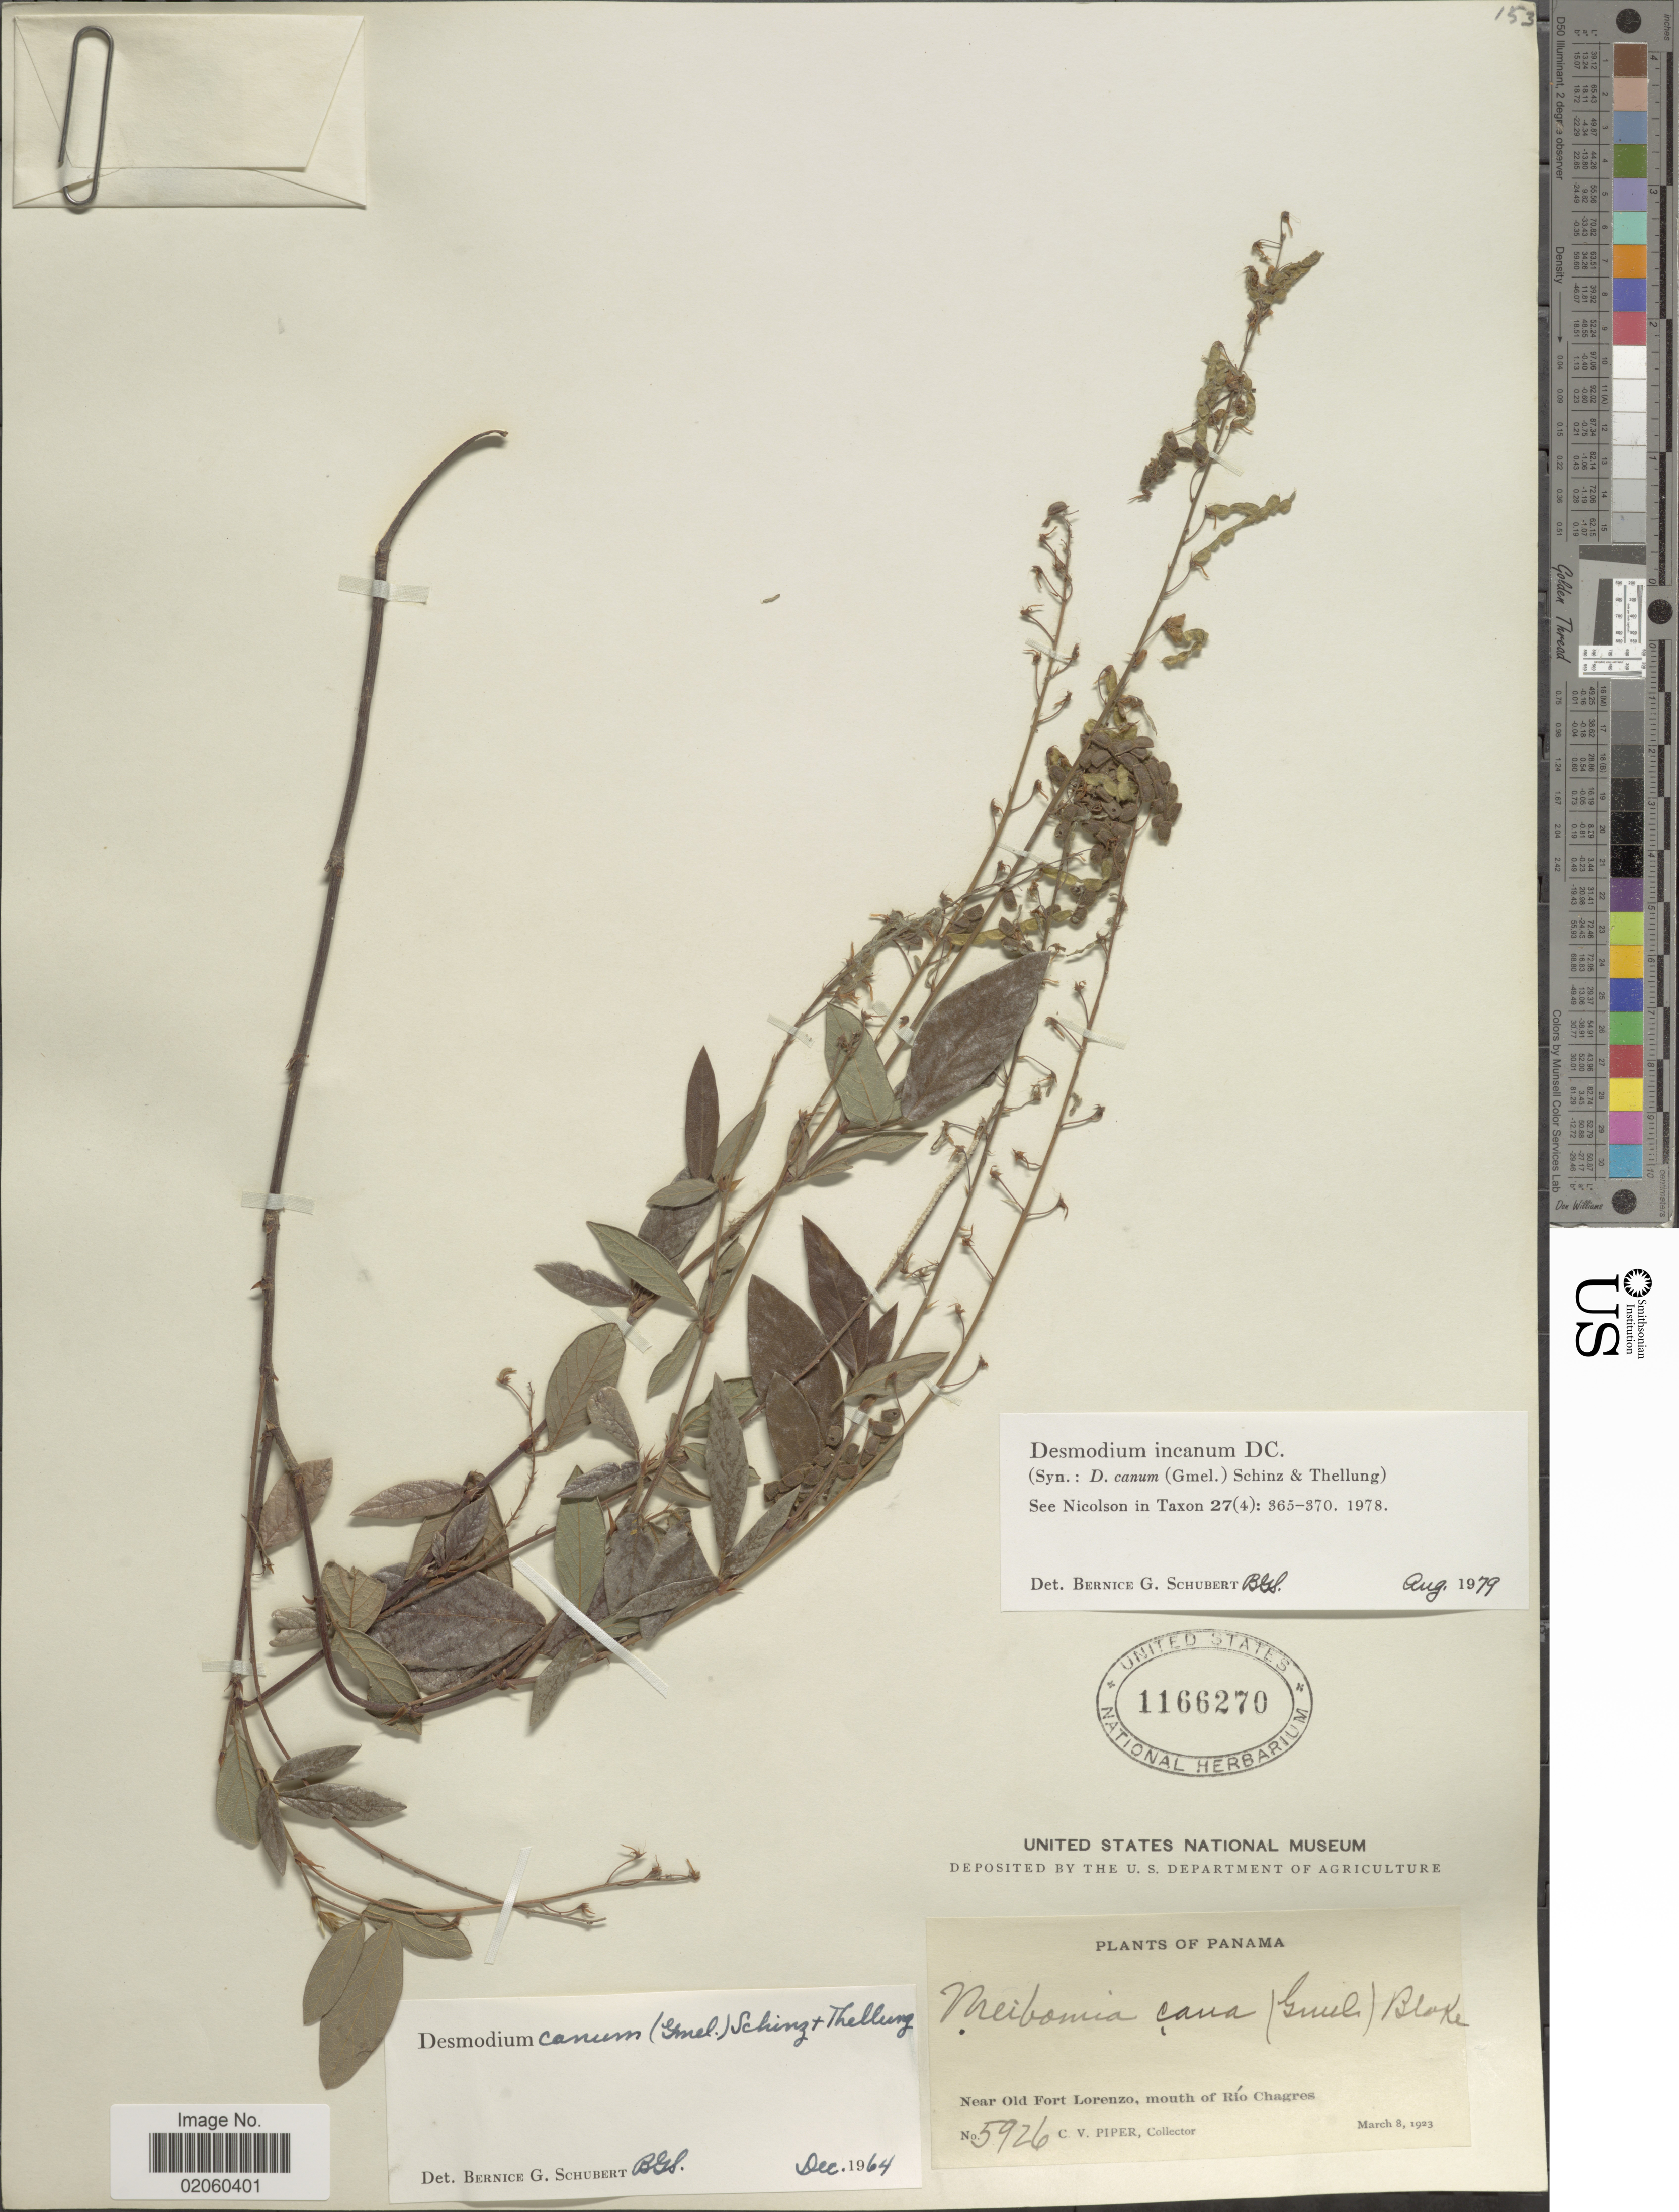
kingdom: Plantae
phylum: Tracheophyta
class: Magnoliopsida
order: Fabales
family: Fabaceae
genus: Desmodium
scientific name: Desmodium incanum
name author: (Sw.) DC.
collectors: C. V. Piper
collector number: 5926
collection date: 1923-03-08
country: Panama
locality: Near Old Fort Lorenzo, mouth of Rio Chagres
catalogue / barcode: US 1166270